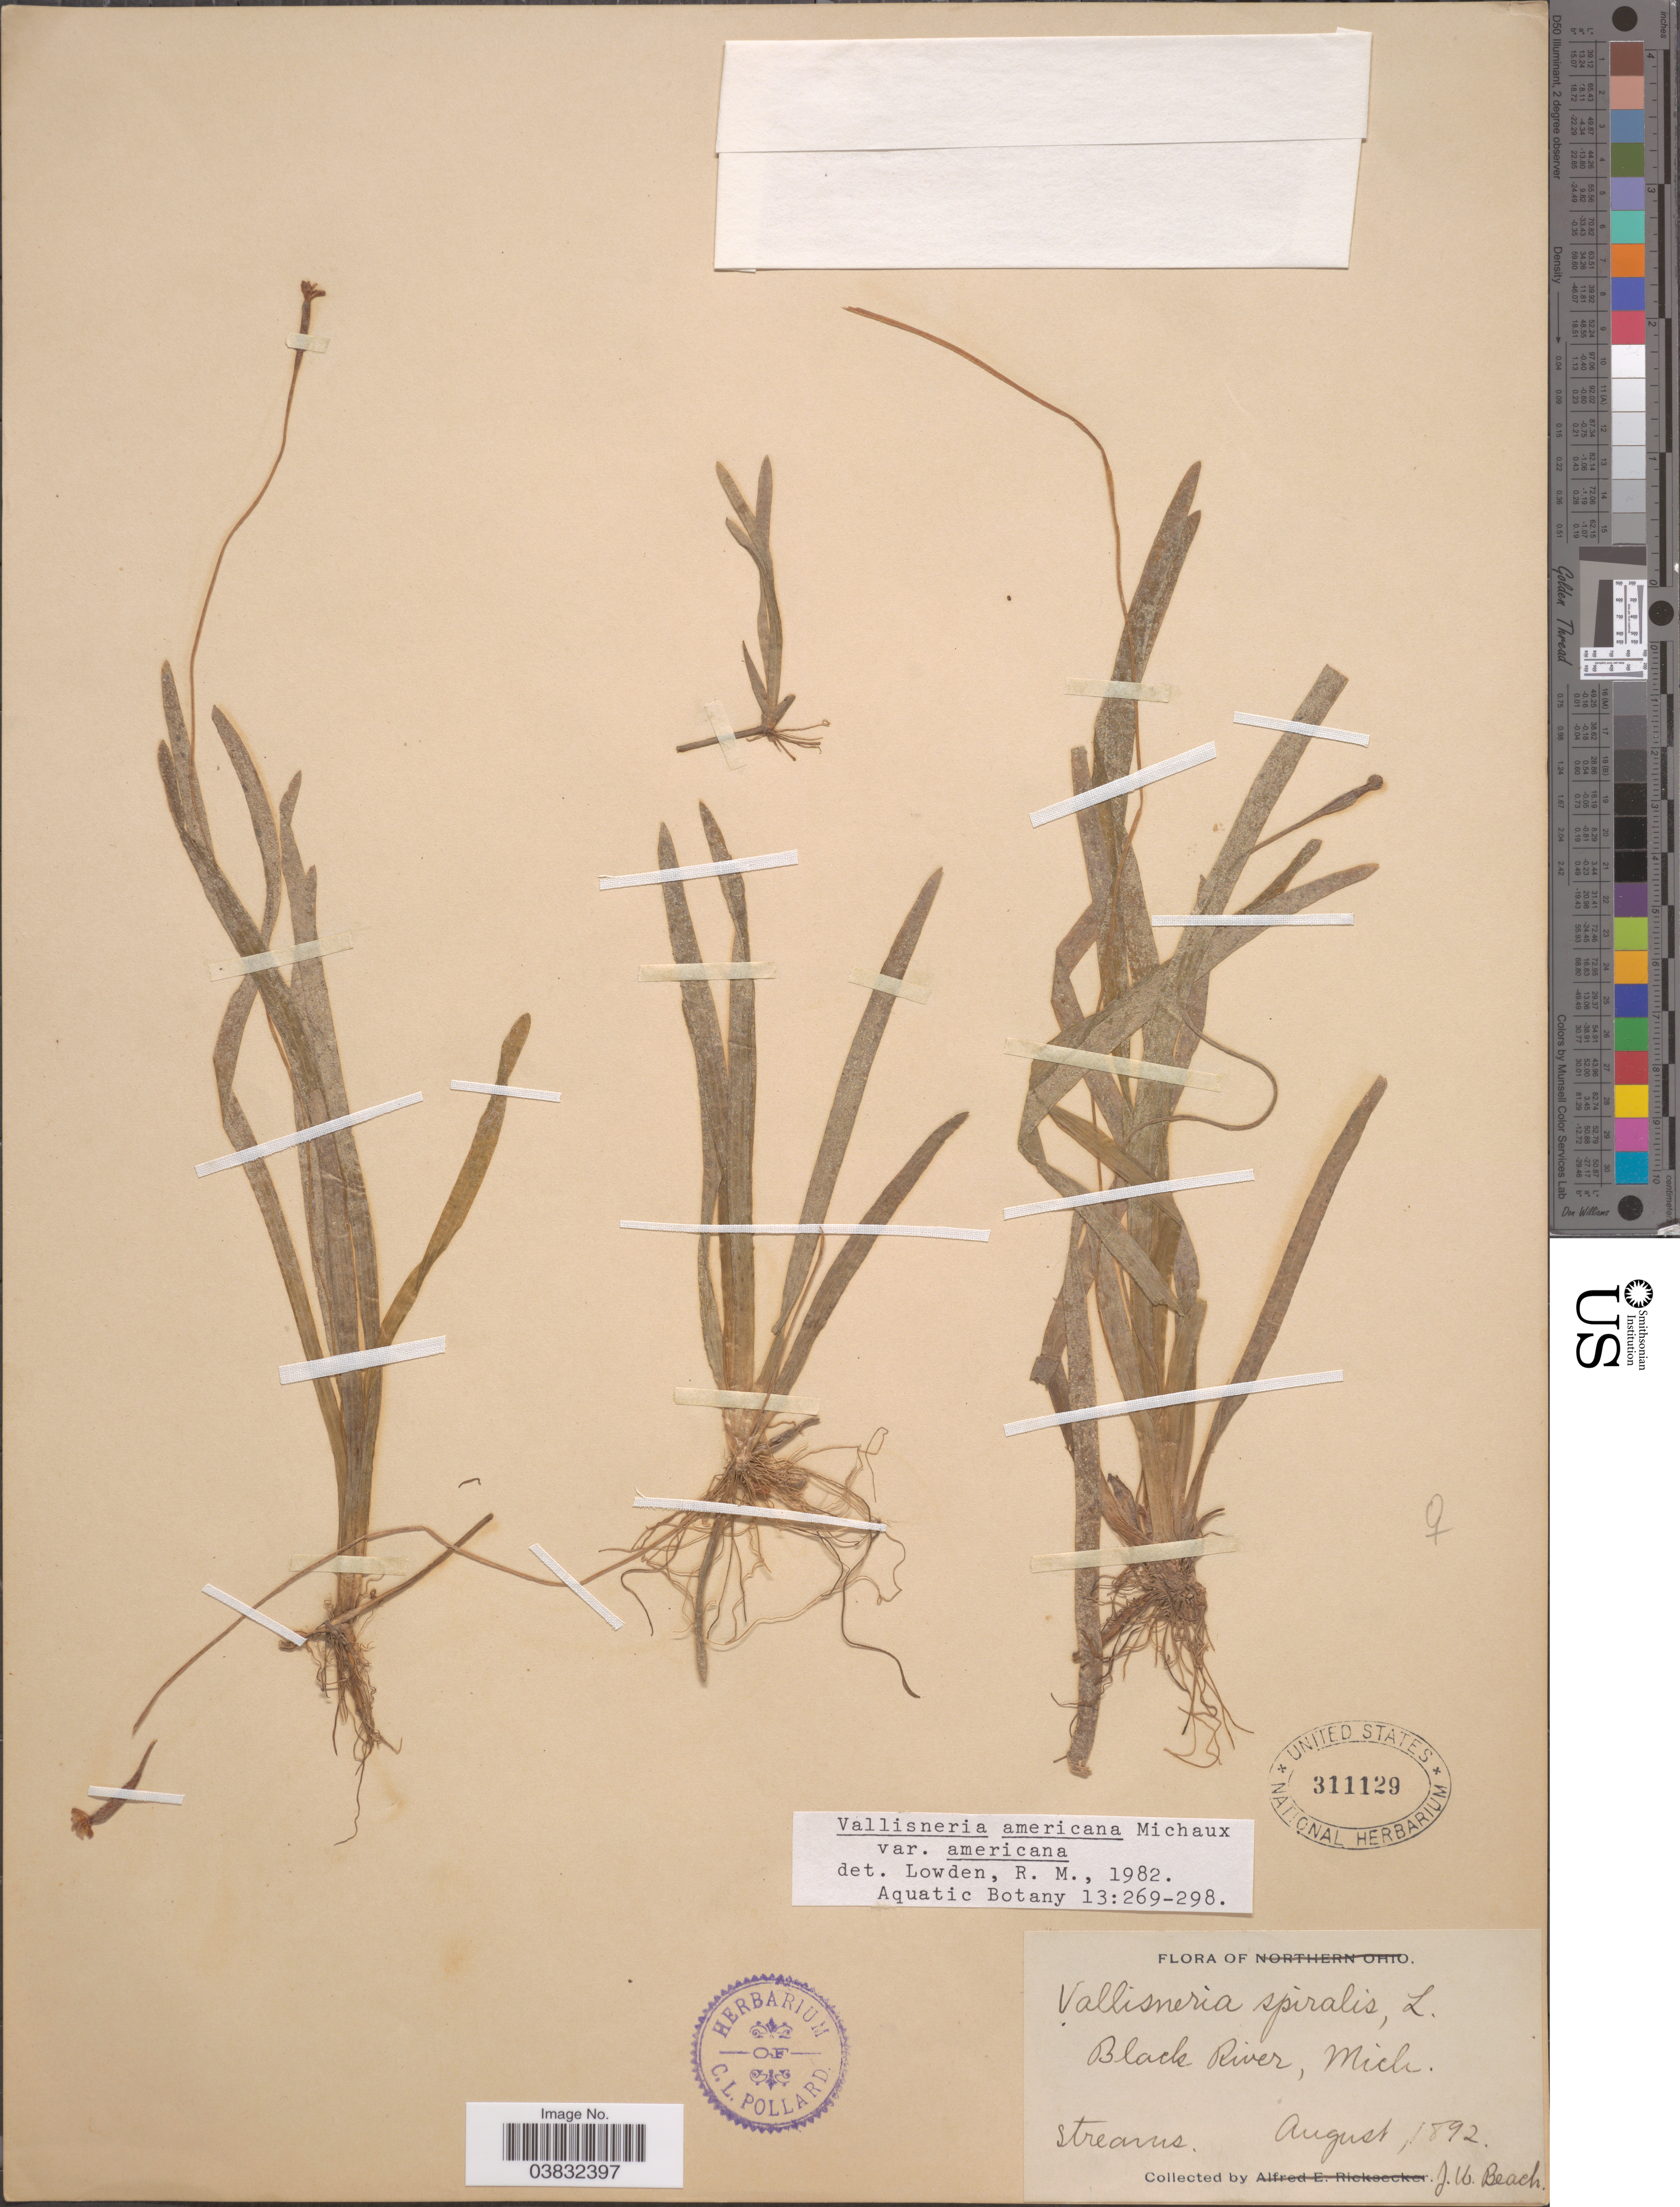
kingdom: Plantae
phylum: Tracheophyta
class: Liliopsida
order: Alismatales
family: Hydrocharitaceae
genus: Vallisneria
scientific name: Vallisneria americana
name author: Michx.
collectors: J. Beach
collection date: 1892-08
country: United States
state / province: Michigan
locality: Black River.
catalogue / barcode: US 311129